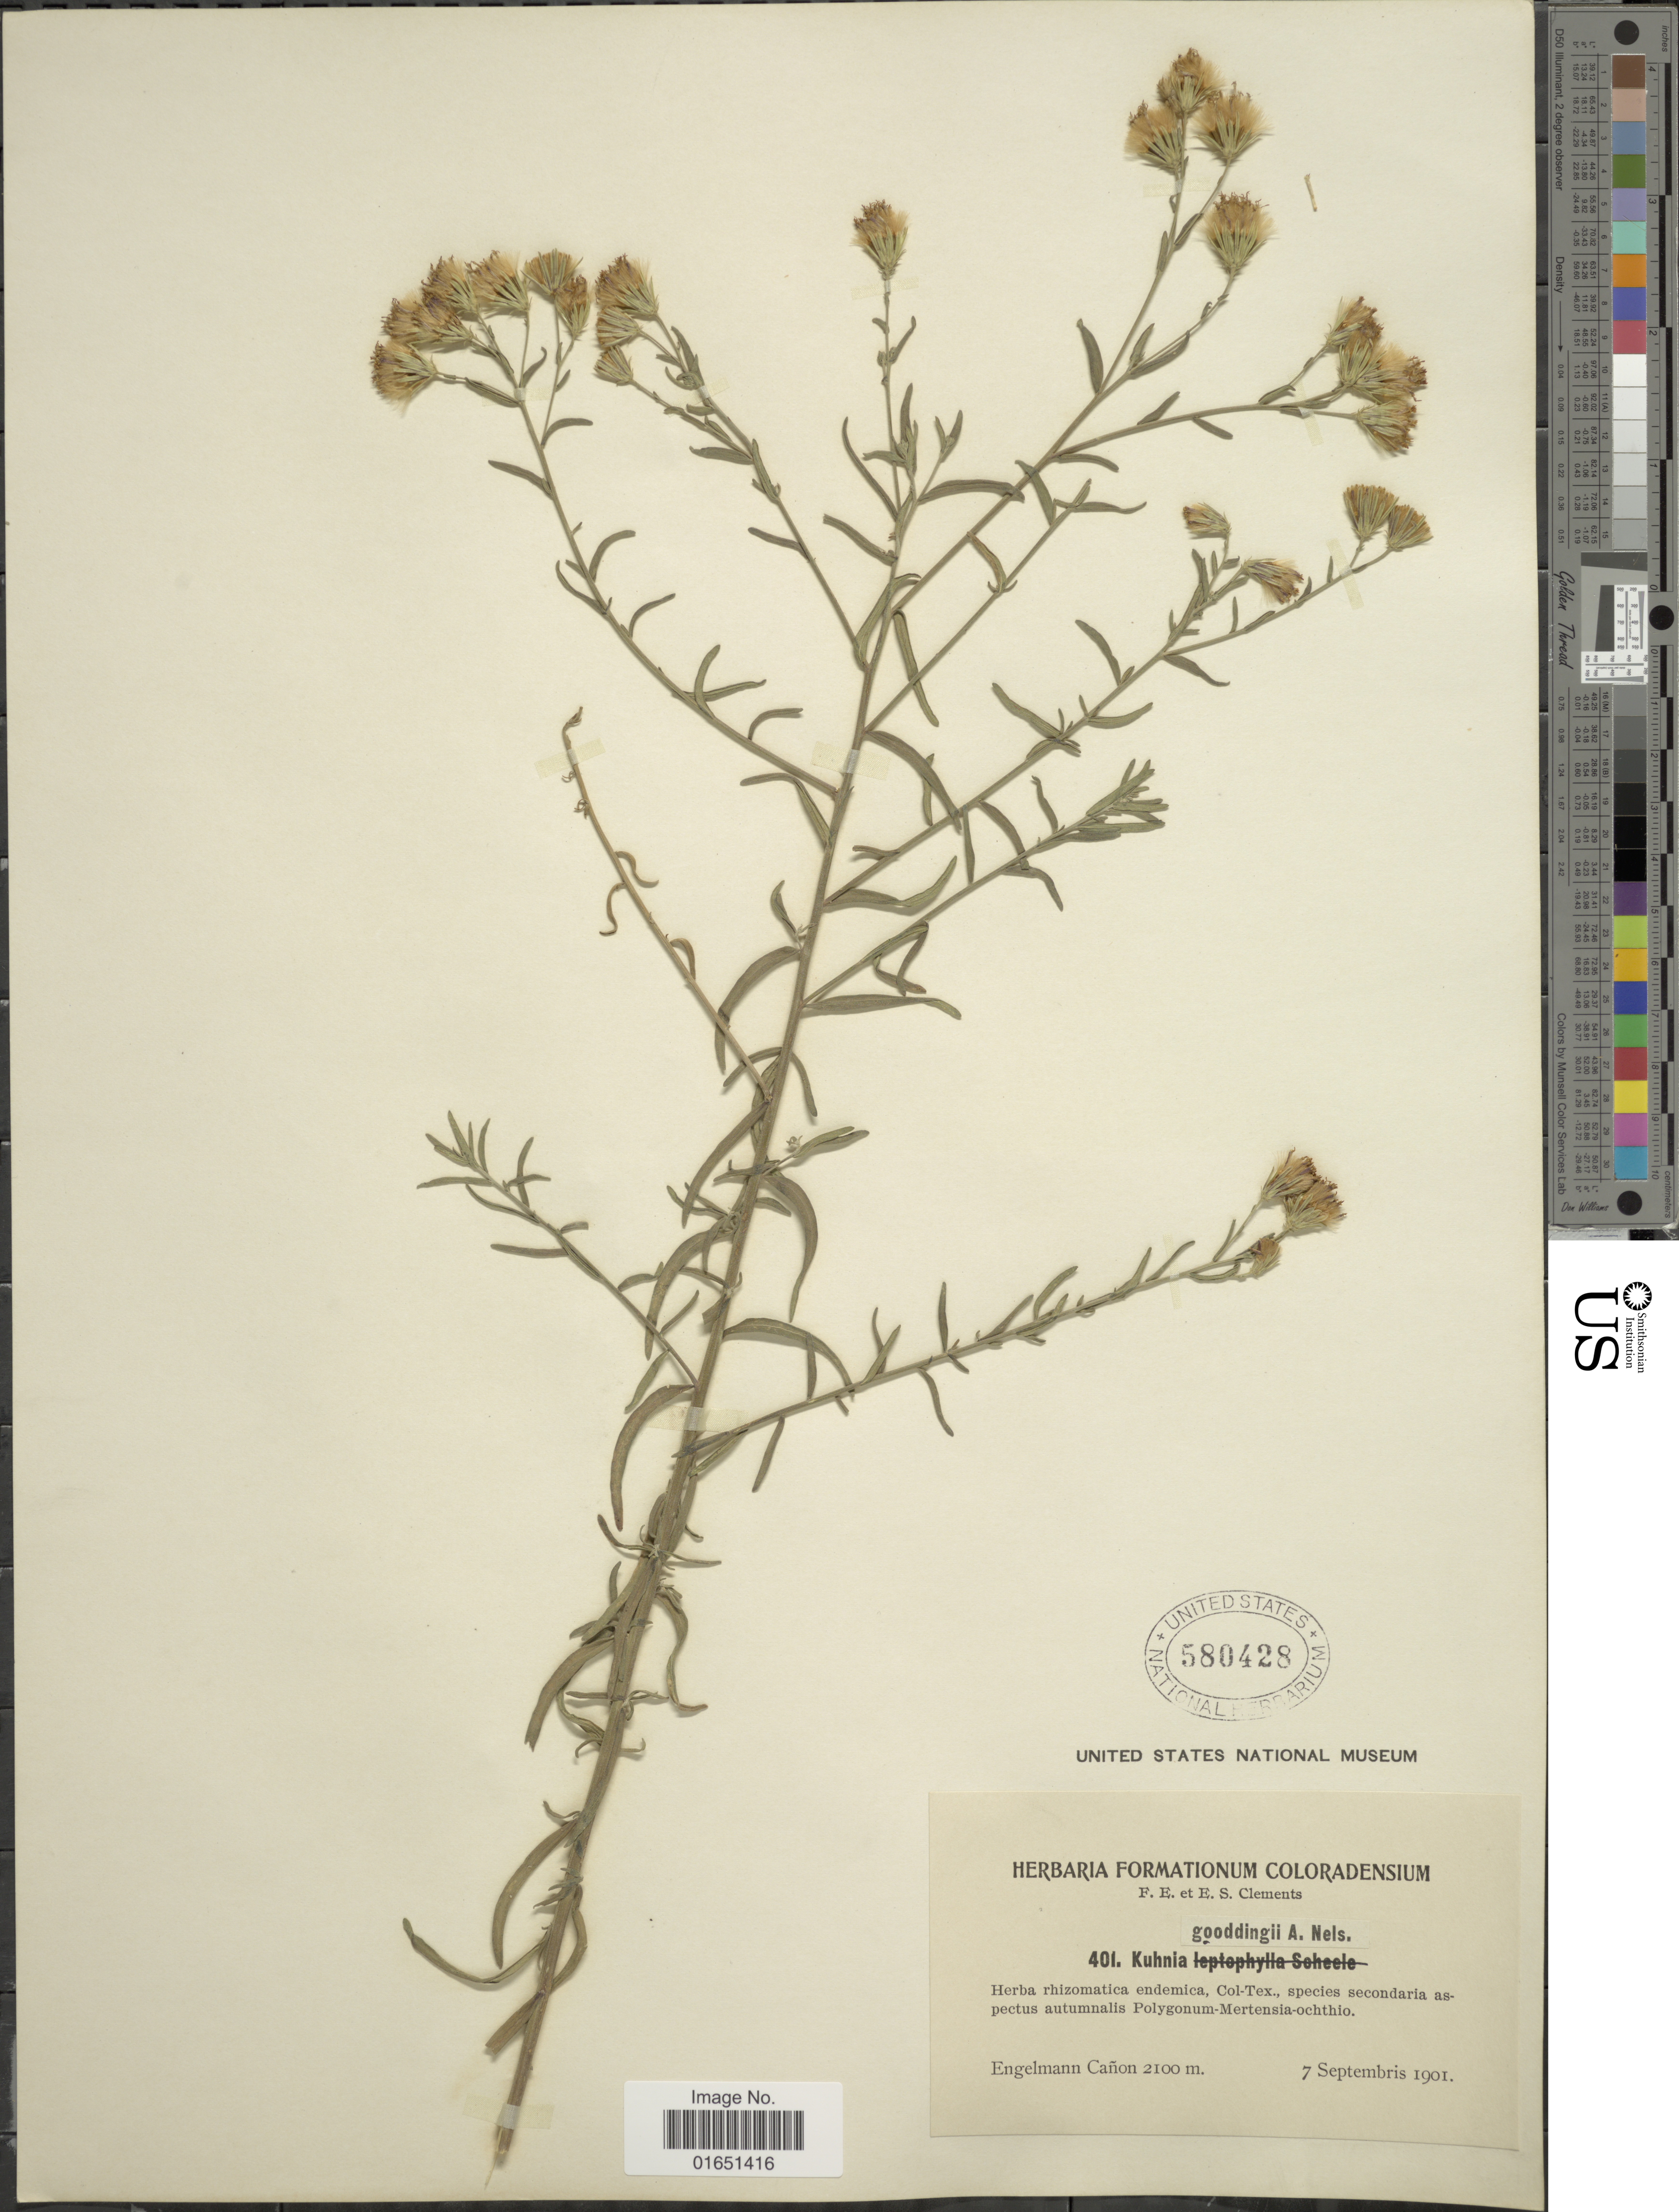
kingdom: Plantae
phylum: Tracheophyta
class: Magnoliopsida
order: Asterales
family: Asteraceae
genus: Brickellia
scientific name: Brickellia rosmarinifolia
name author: (Vent.) W.A. Weber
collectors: F. E. Clements & E. S. Clements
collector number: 401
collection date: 1901-09-07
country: United States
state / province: Colorado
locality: Engelmann Cañon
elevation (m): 2100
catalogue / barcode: US 580428